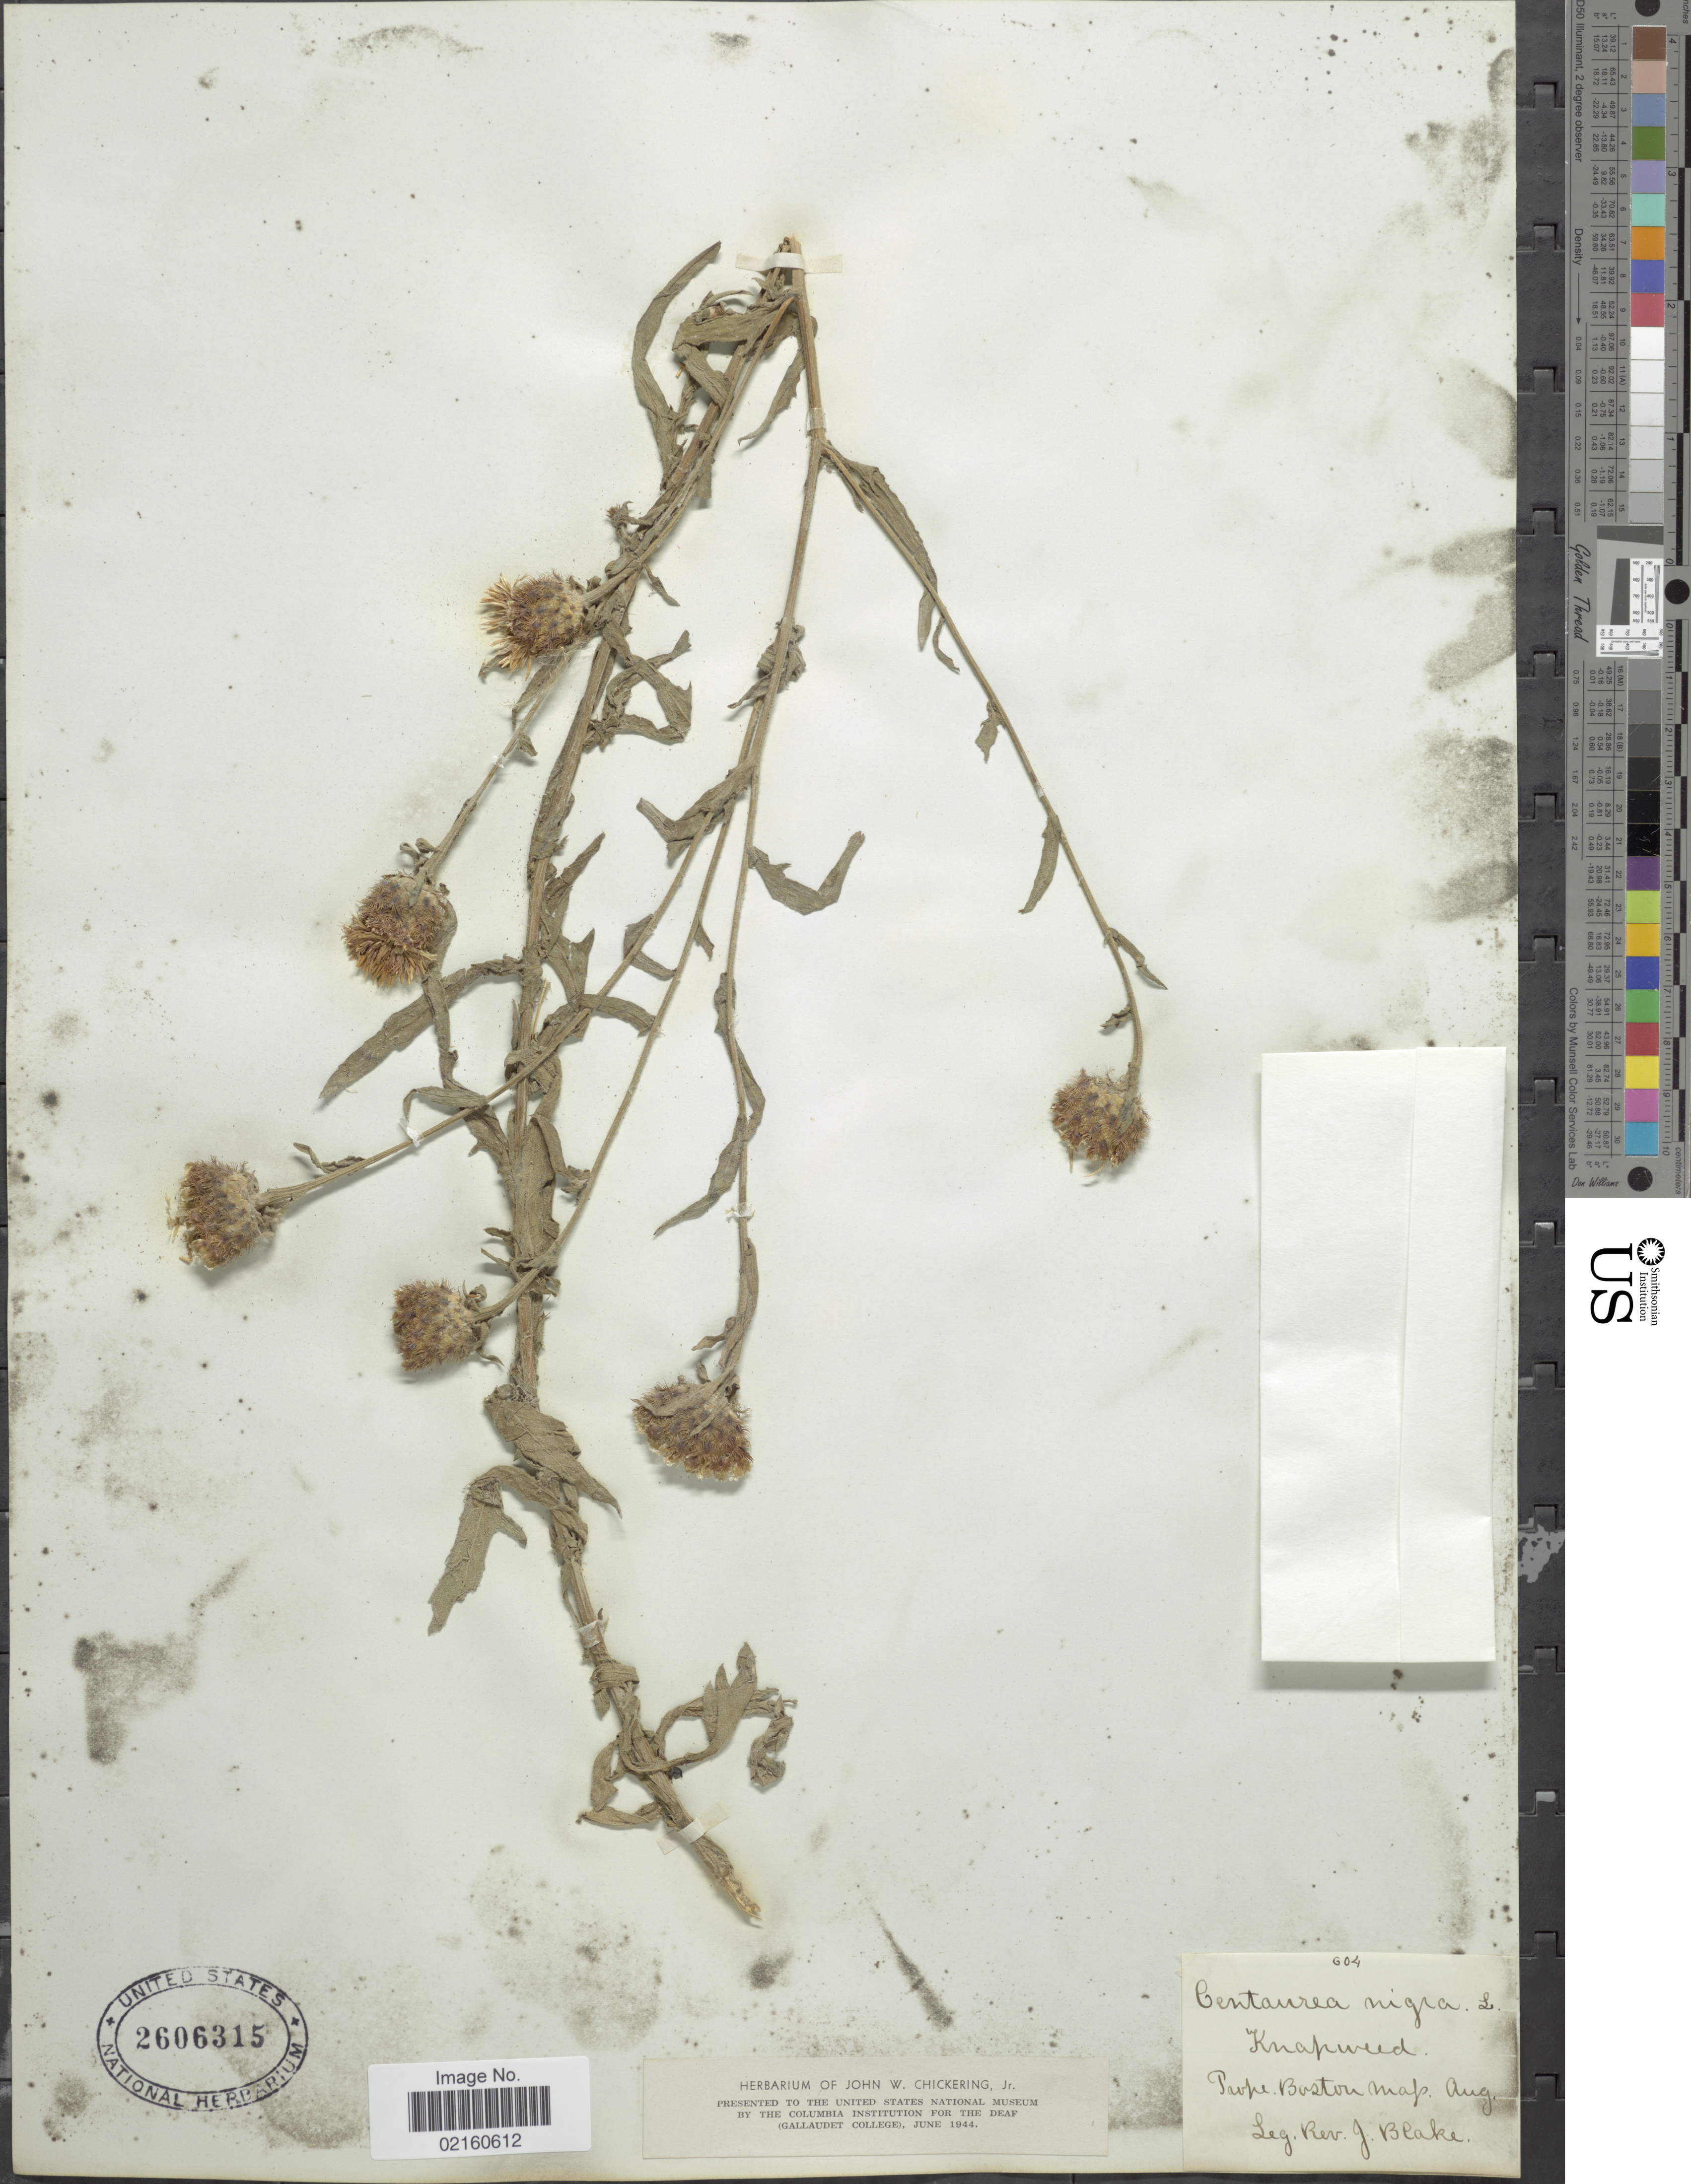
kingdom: Plantae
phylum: Tracheophyta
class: Magnoliopsida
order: Asterales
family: Asteraceae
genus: Centaurea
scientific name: Centaurea nigra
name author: L.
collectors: J. Blake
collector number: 604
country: United States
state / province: Massachusetts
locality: Prope Boston, Mass.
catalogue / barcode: US 2606315